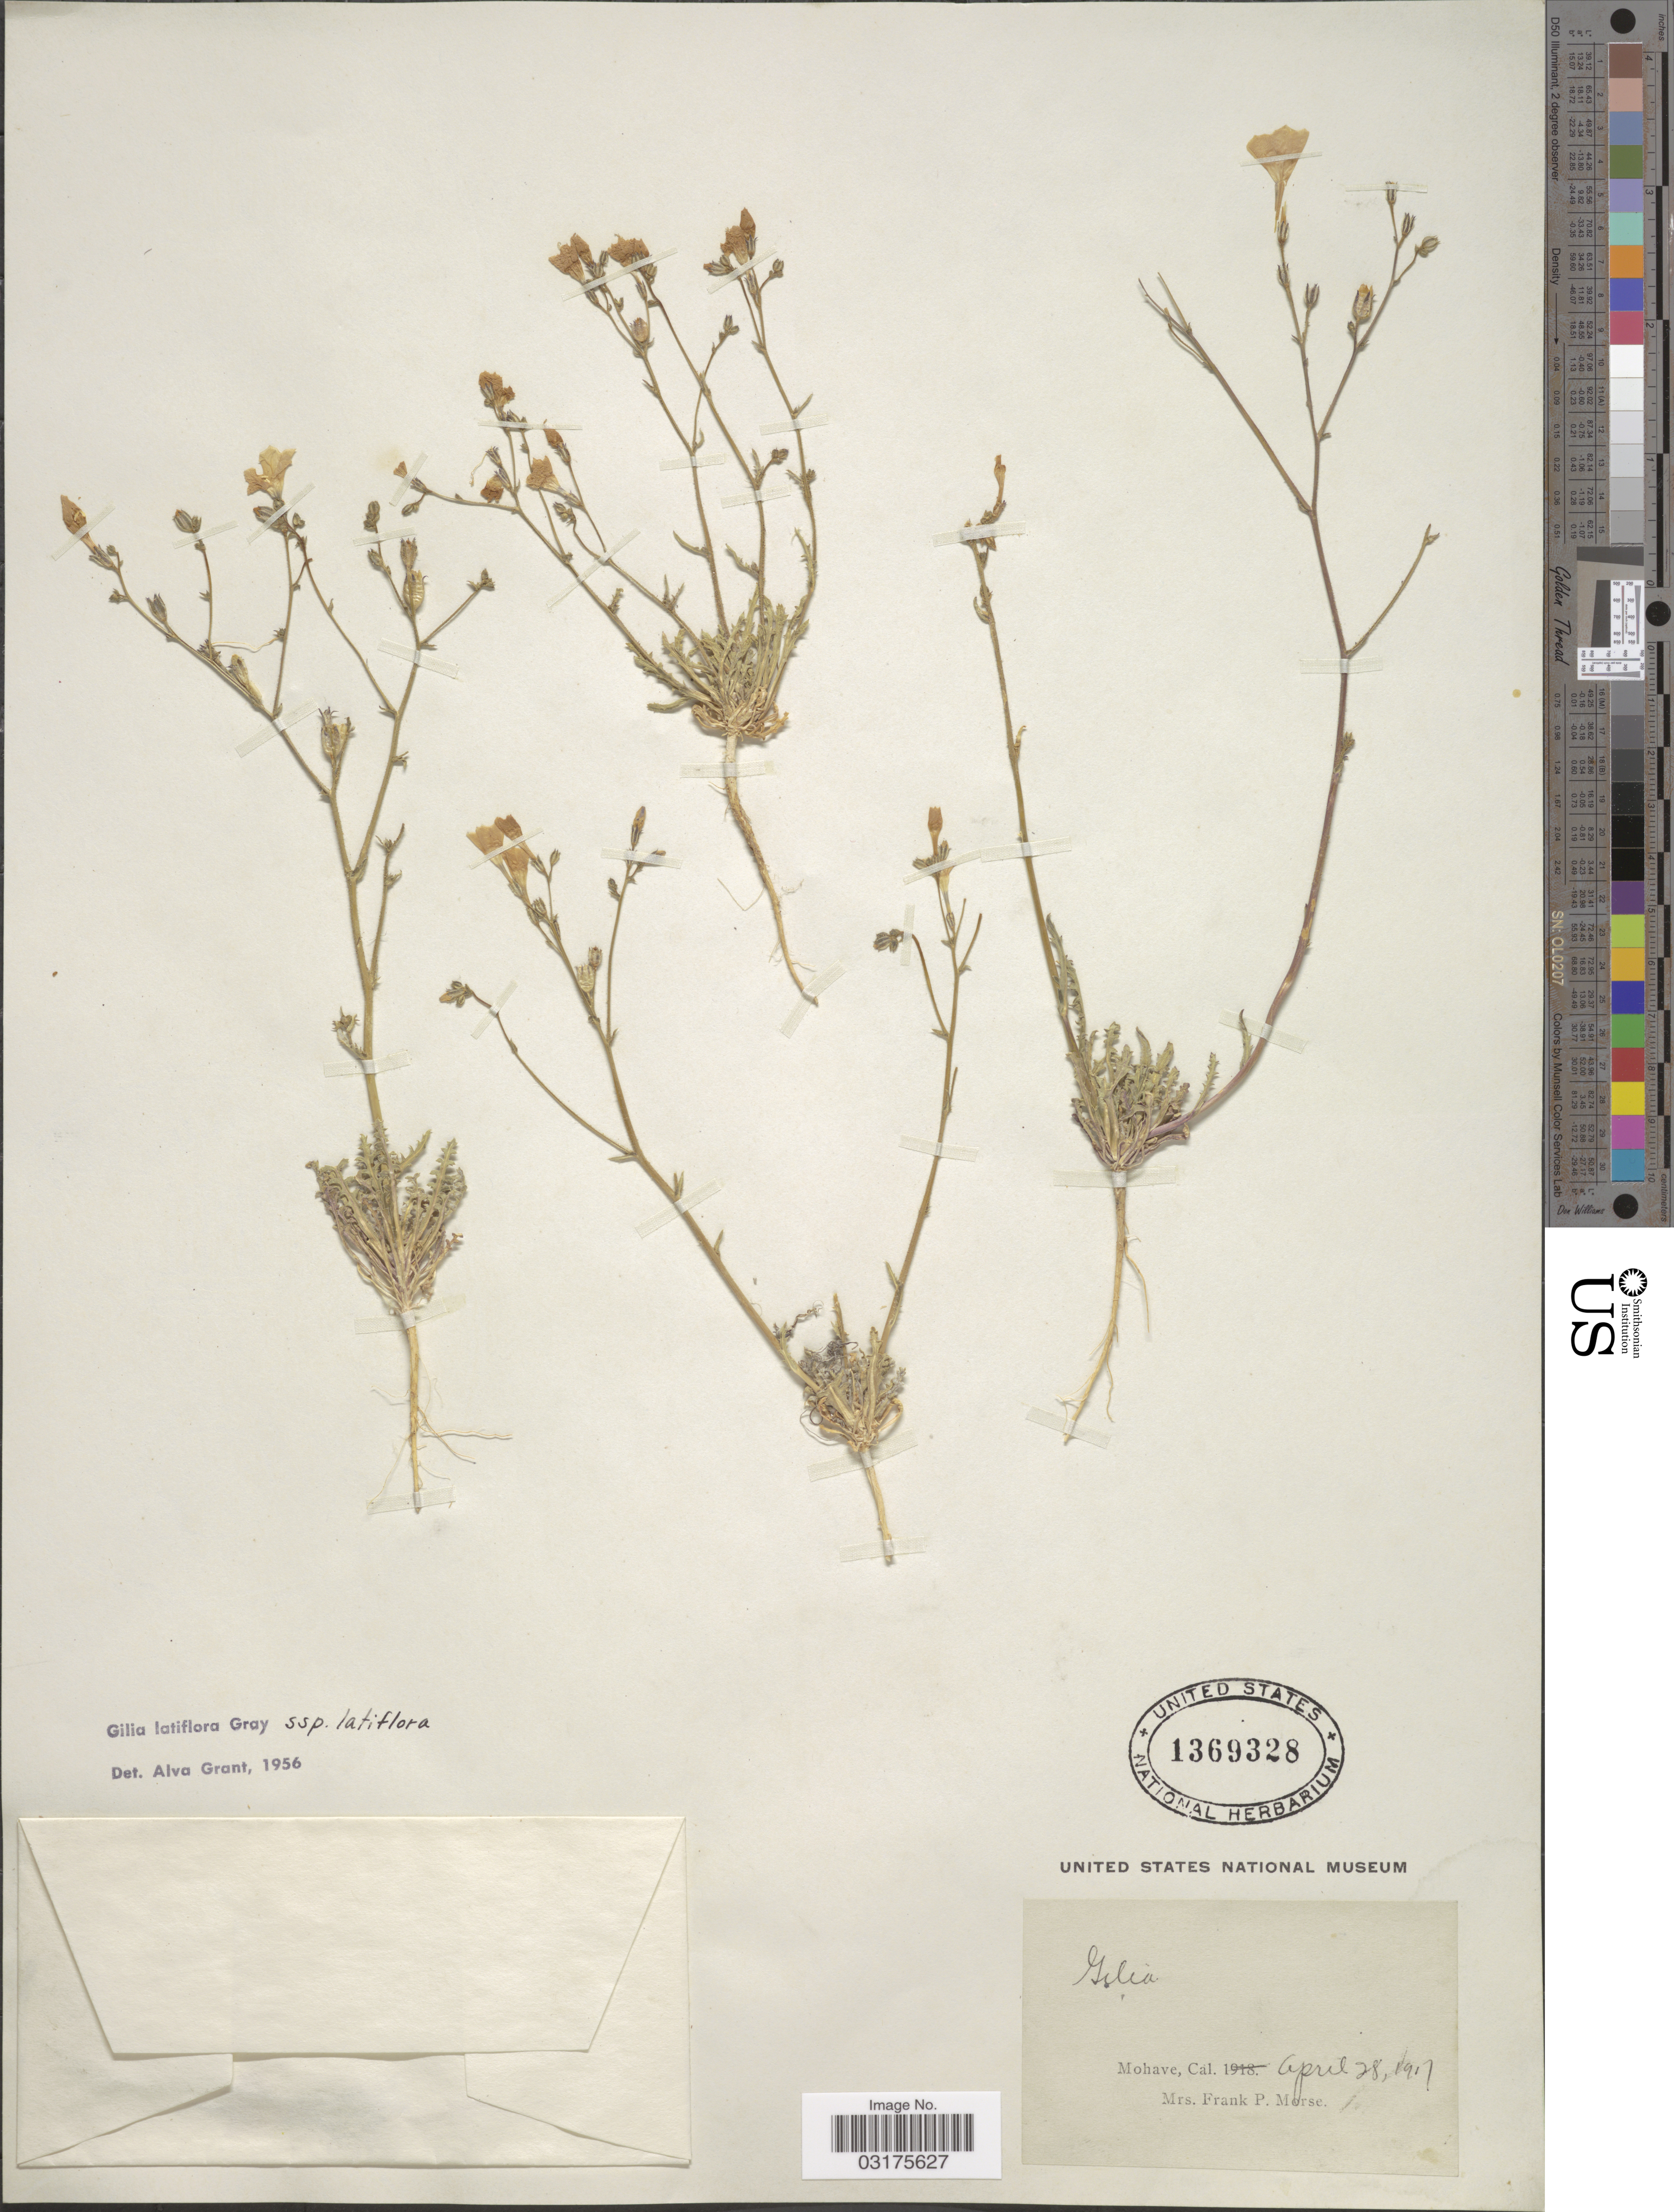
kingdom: Plantae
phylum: Tracheophyta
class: Magnoliopsida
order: Ericales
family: Polemoniaceae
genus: Gilia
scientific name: Gilia latiflora subsp. latiflora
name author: (A. Gray) A. Gray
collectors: F. Morse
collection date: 1917-04-28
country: United States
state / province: California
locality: Mohave.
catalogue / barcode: US 1369328